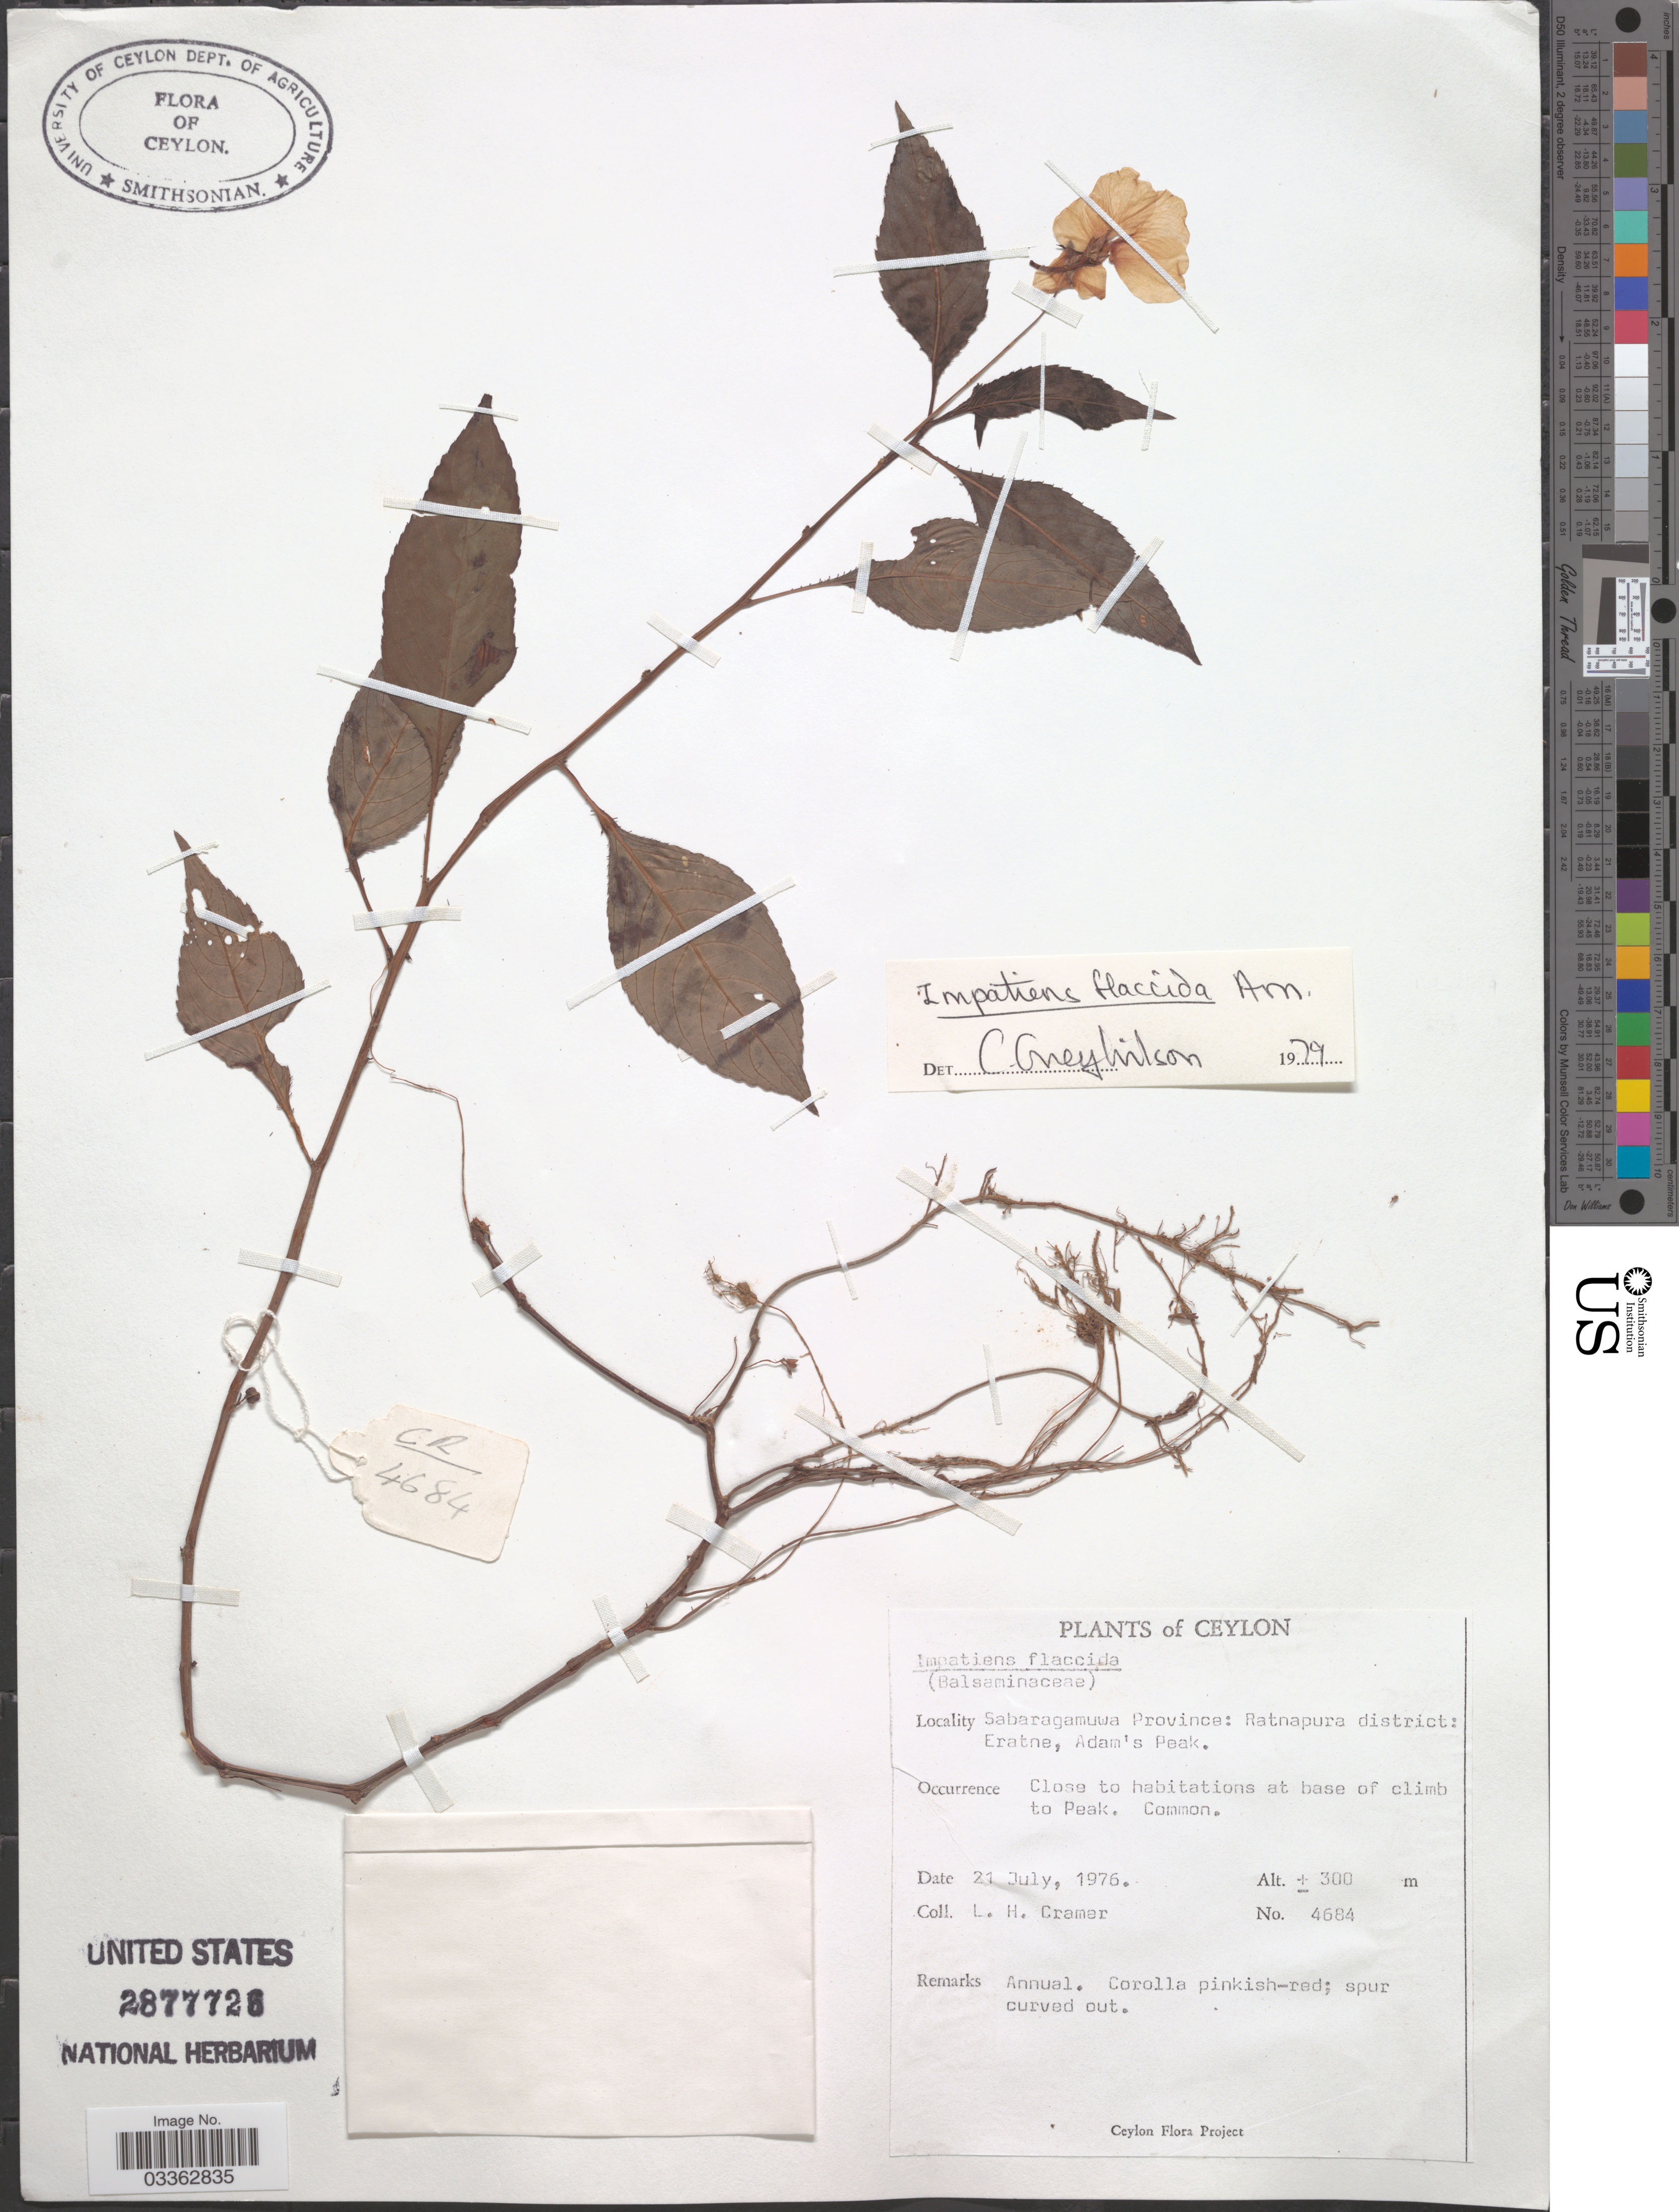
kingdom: Plantae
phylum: Tracheophyta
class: Magnoliopsida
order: Ericales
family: Balsaminaceae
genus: Impatiens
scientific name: Impatiens flaccida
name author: Arn.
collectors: L. H. Cramer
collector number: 4684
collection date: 1976-07-21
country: Sri Lanka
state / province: Sabaragamuwa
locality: Ceylon. Ratnapura district: Eratne, Adam's Peak.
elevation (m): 300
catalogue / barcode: US 2877726